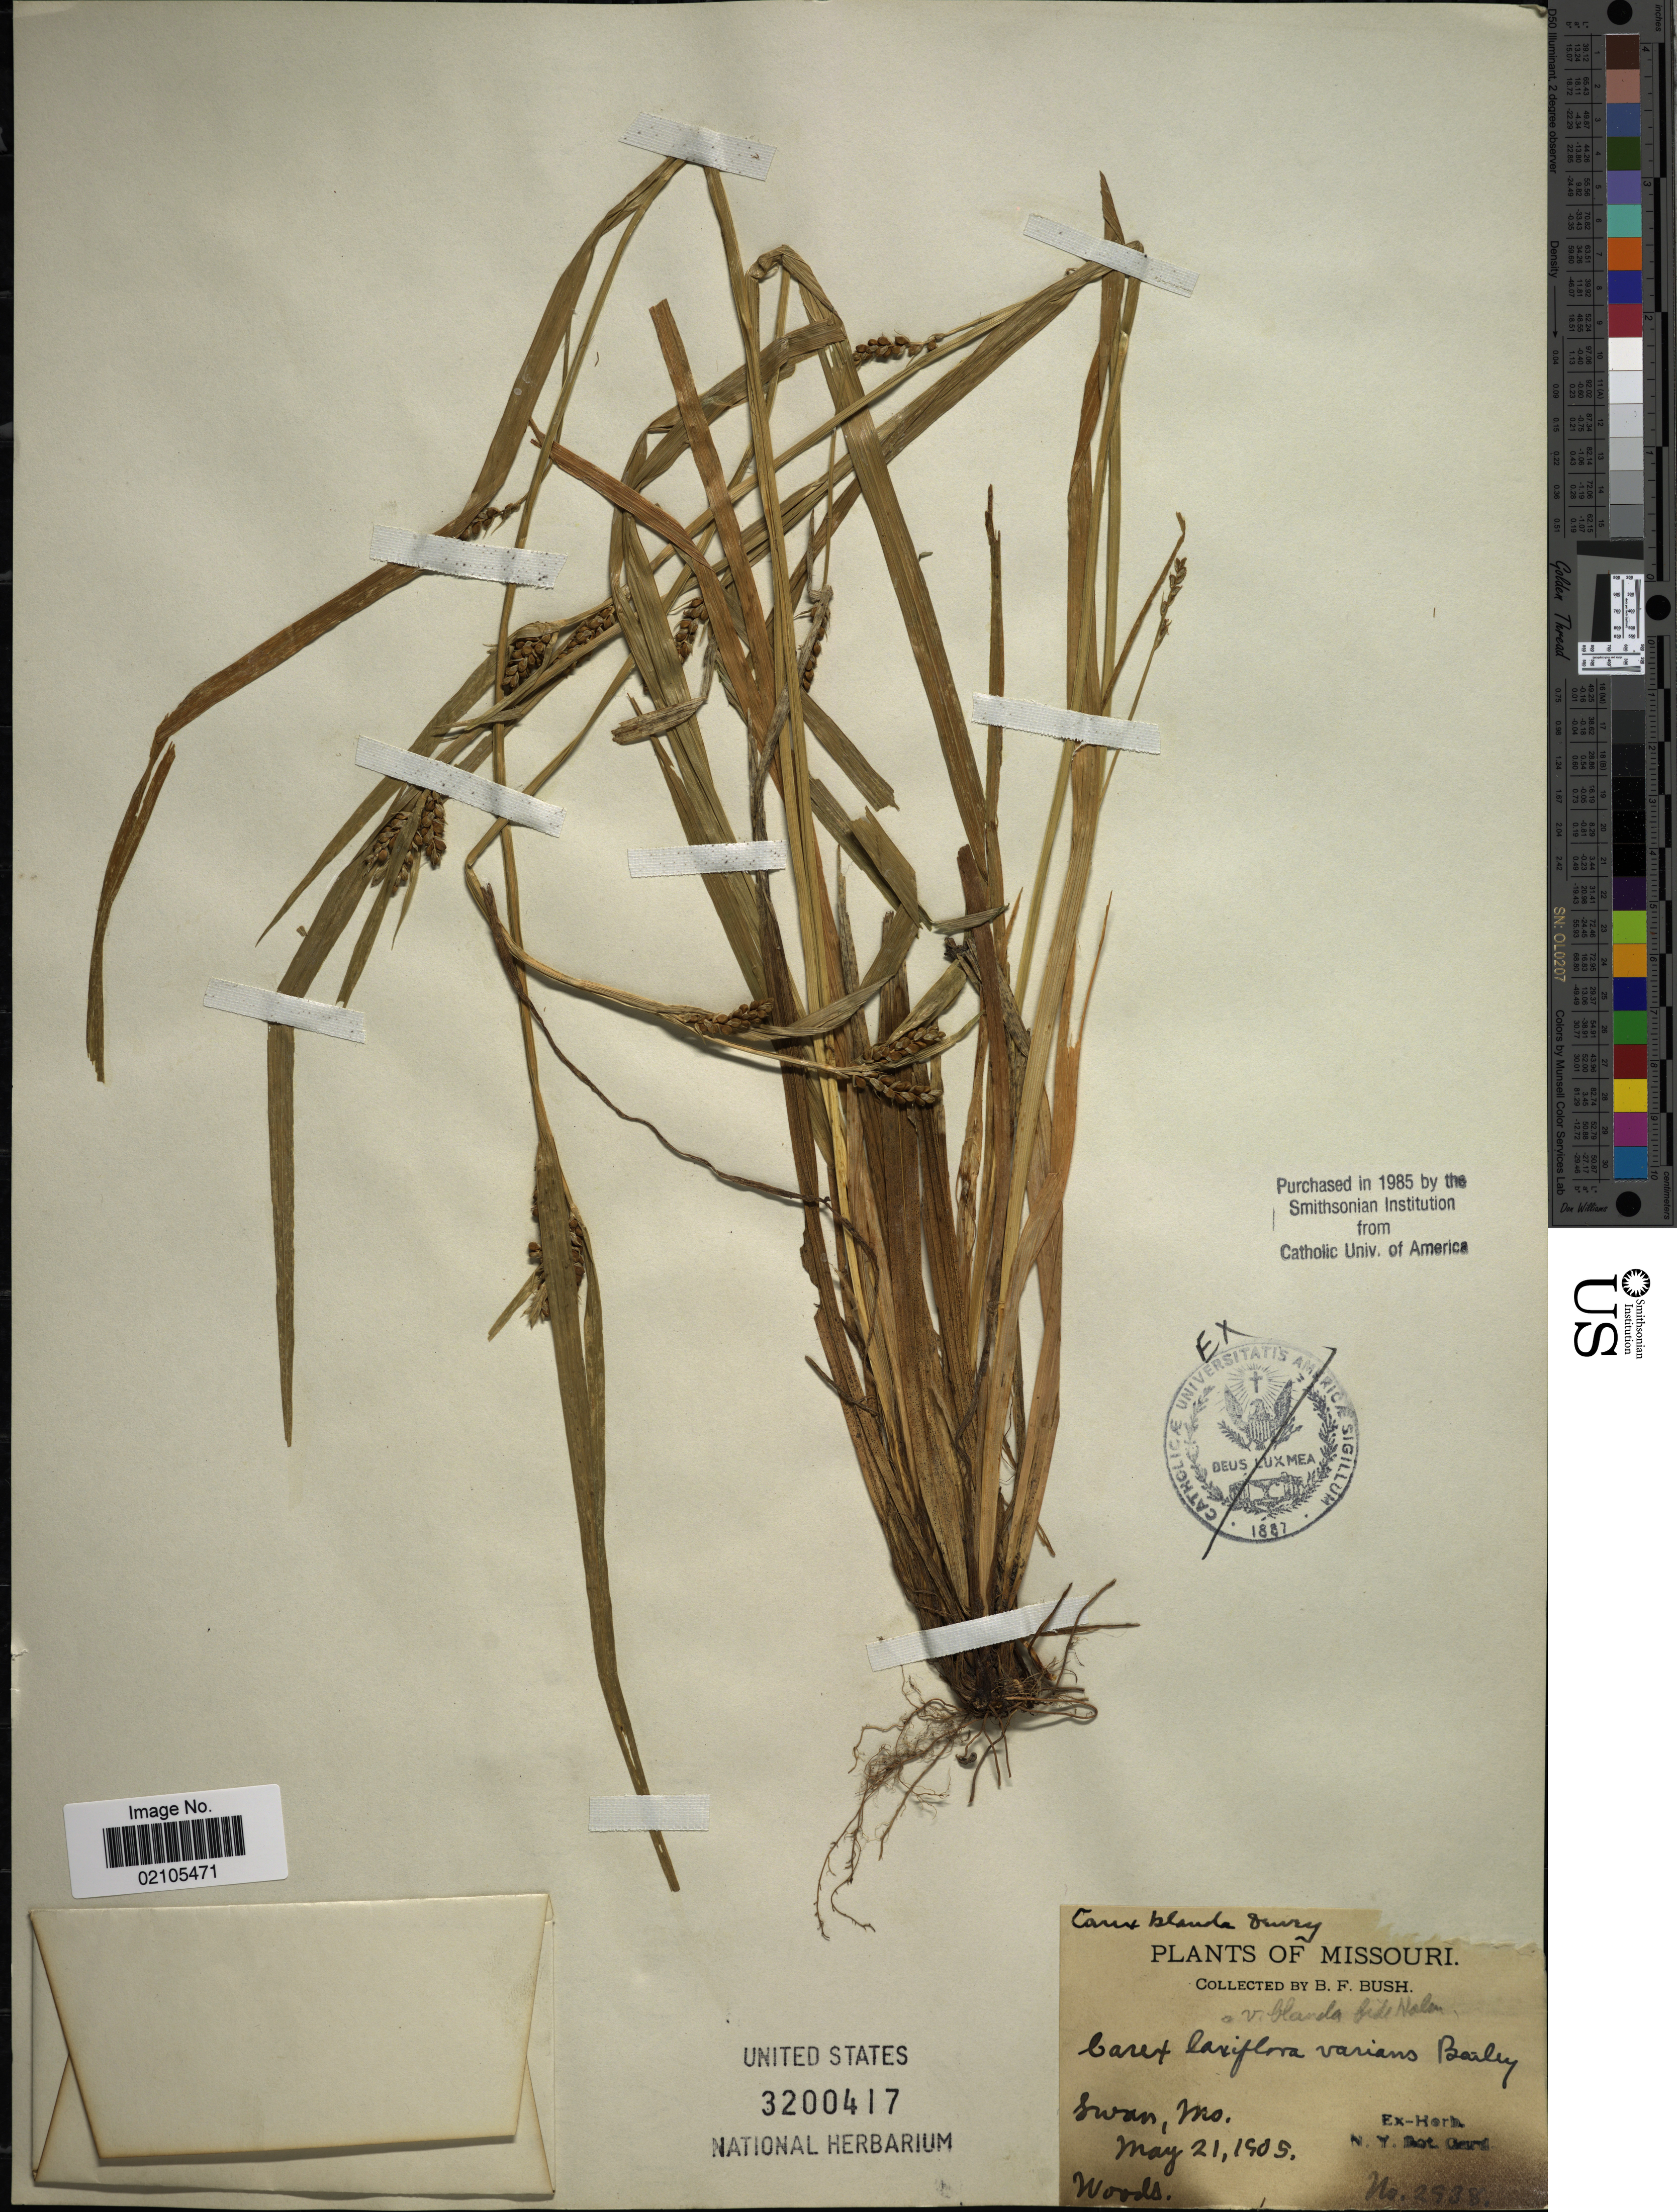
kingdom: Plantae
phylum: Tracheophyta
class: Liliopsida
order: Poales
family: Cyperaceae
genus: Carex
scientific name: Carex blanda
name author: Dewey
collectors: B. F. Bush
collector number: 25387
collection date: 1905-05-21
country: United States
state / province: Missouri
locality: Swan, Mo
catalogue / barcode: US 3200417